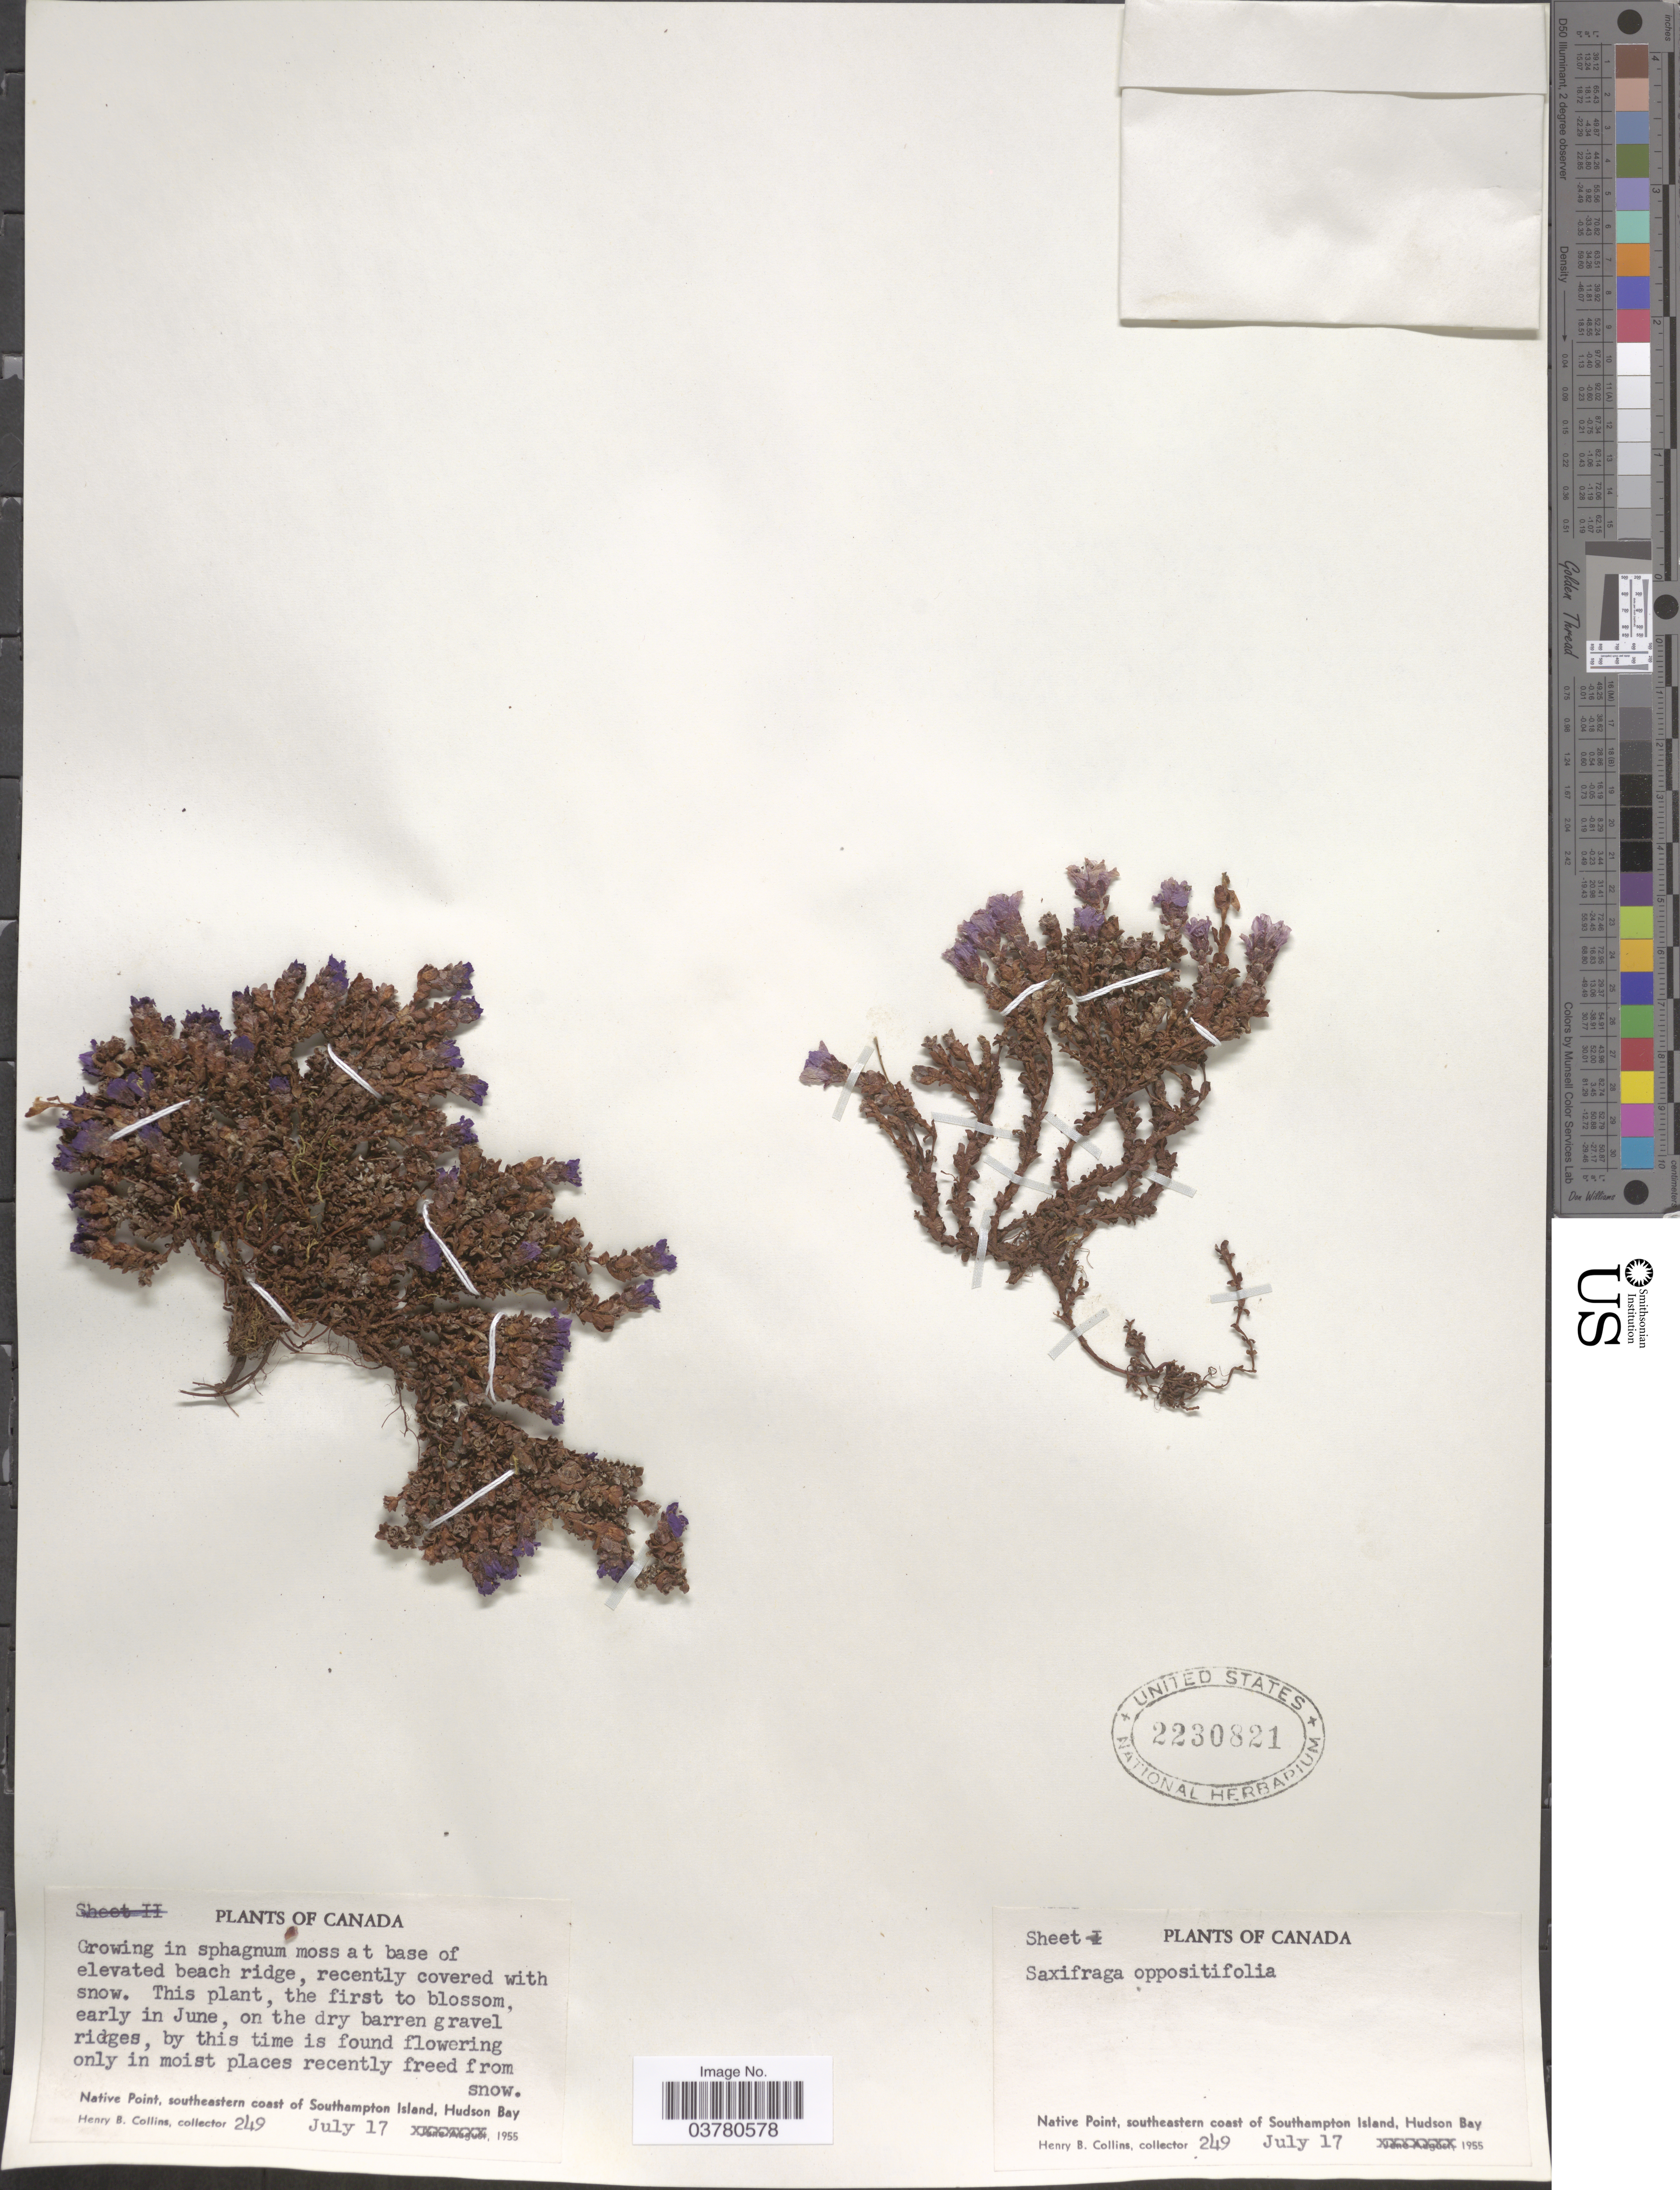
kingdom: Plantae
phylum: Tracheophyta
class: Magnoliopsida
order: Saxifragales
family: Saxifragaceae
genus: Saxifraga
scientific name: Saxifraga oppositifolia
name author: L.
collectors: H. Collins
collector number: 249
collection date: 1955-07-17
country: Canada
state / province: Nunavut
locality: Native Point, southeastern coast of Southampton Island, Hudson Bay.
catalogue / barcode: US 2230821